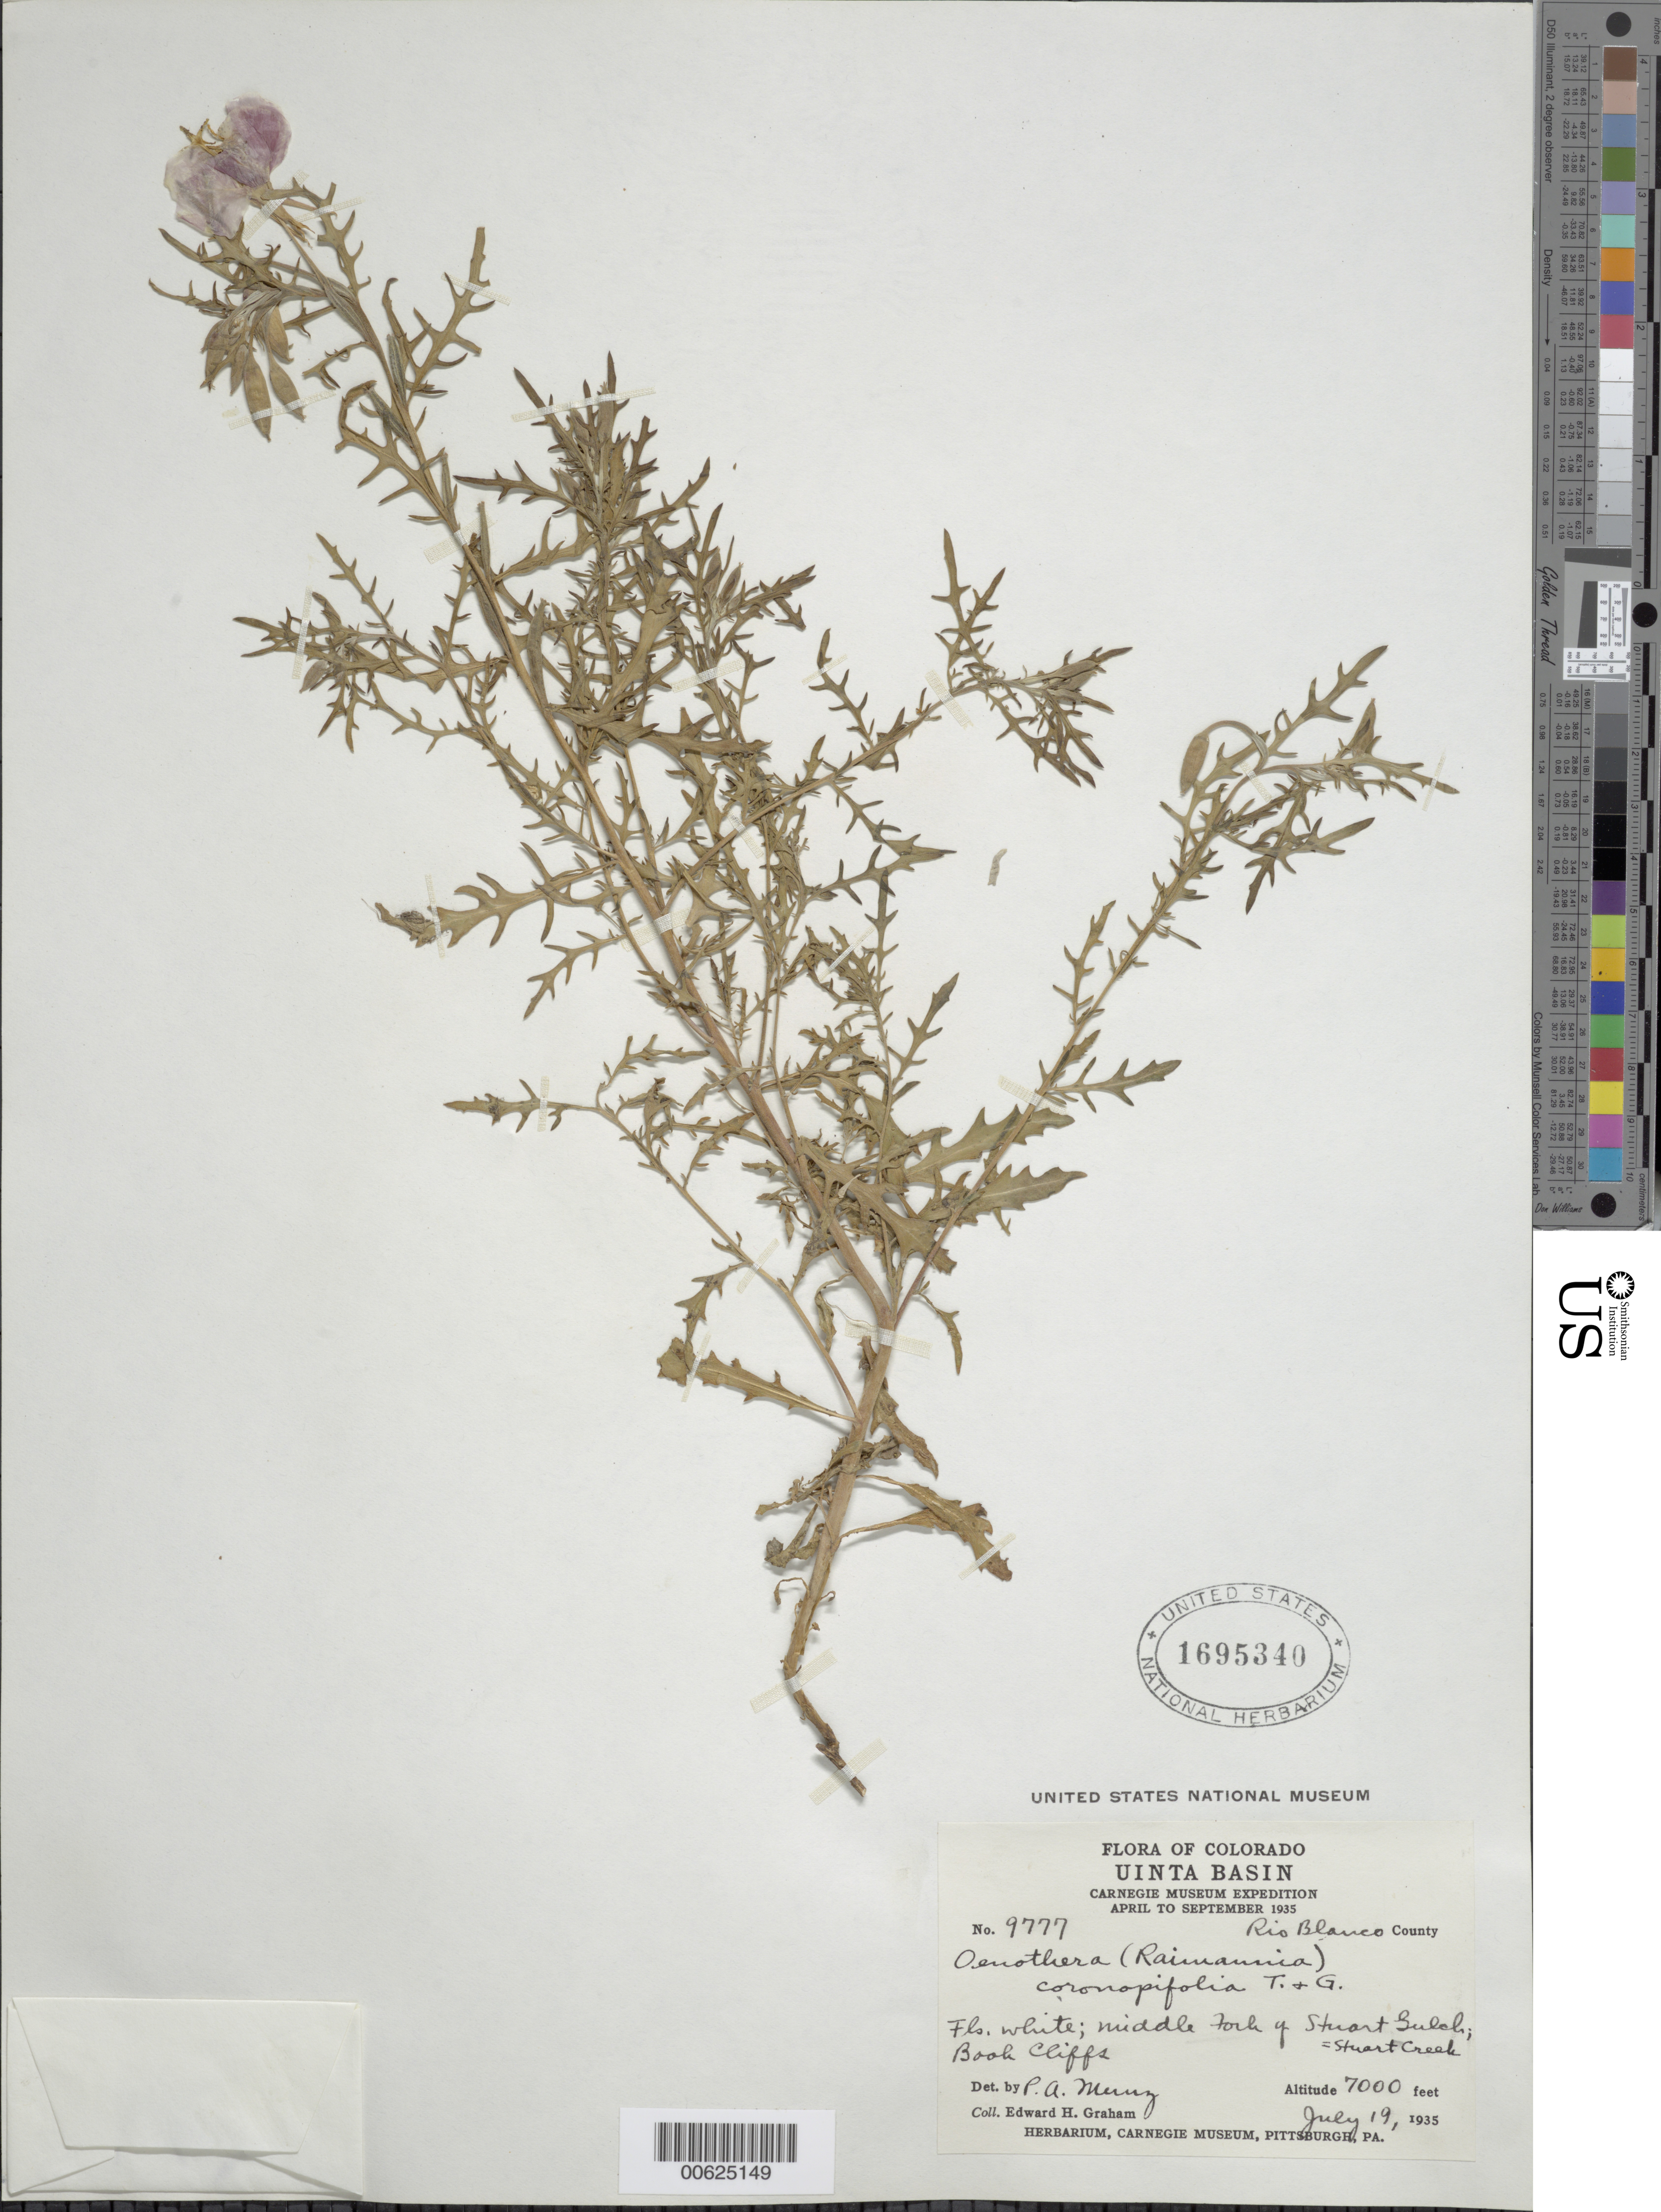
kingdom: Plantae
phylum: Tracheophyta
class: Magnoliopsida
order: Myrtales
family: Onagraceae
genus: Oenothera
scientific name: Oenothera coronopifolia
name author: Torr. & A. Gray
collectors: E. H. Graham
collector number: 9777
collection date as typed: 19 Jul 1935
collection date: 1935-07-19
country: United States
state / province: Colorado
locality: Uinta Basin, middle fork between Stuart Gulch or Stiart Creek and Book Cliffs.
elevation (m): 2134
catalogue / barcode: US 1695340